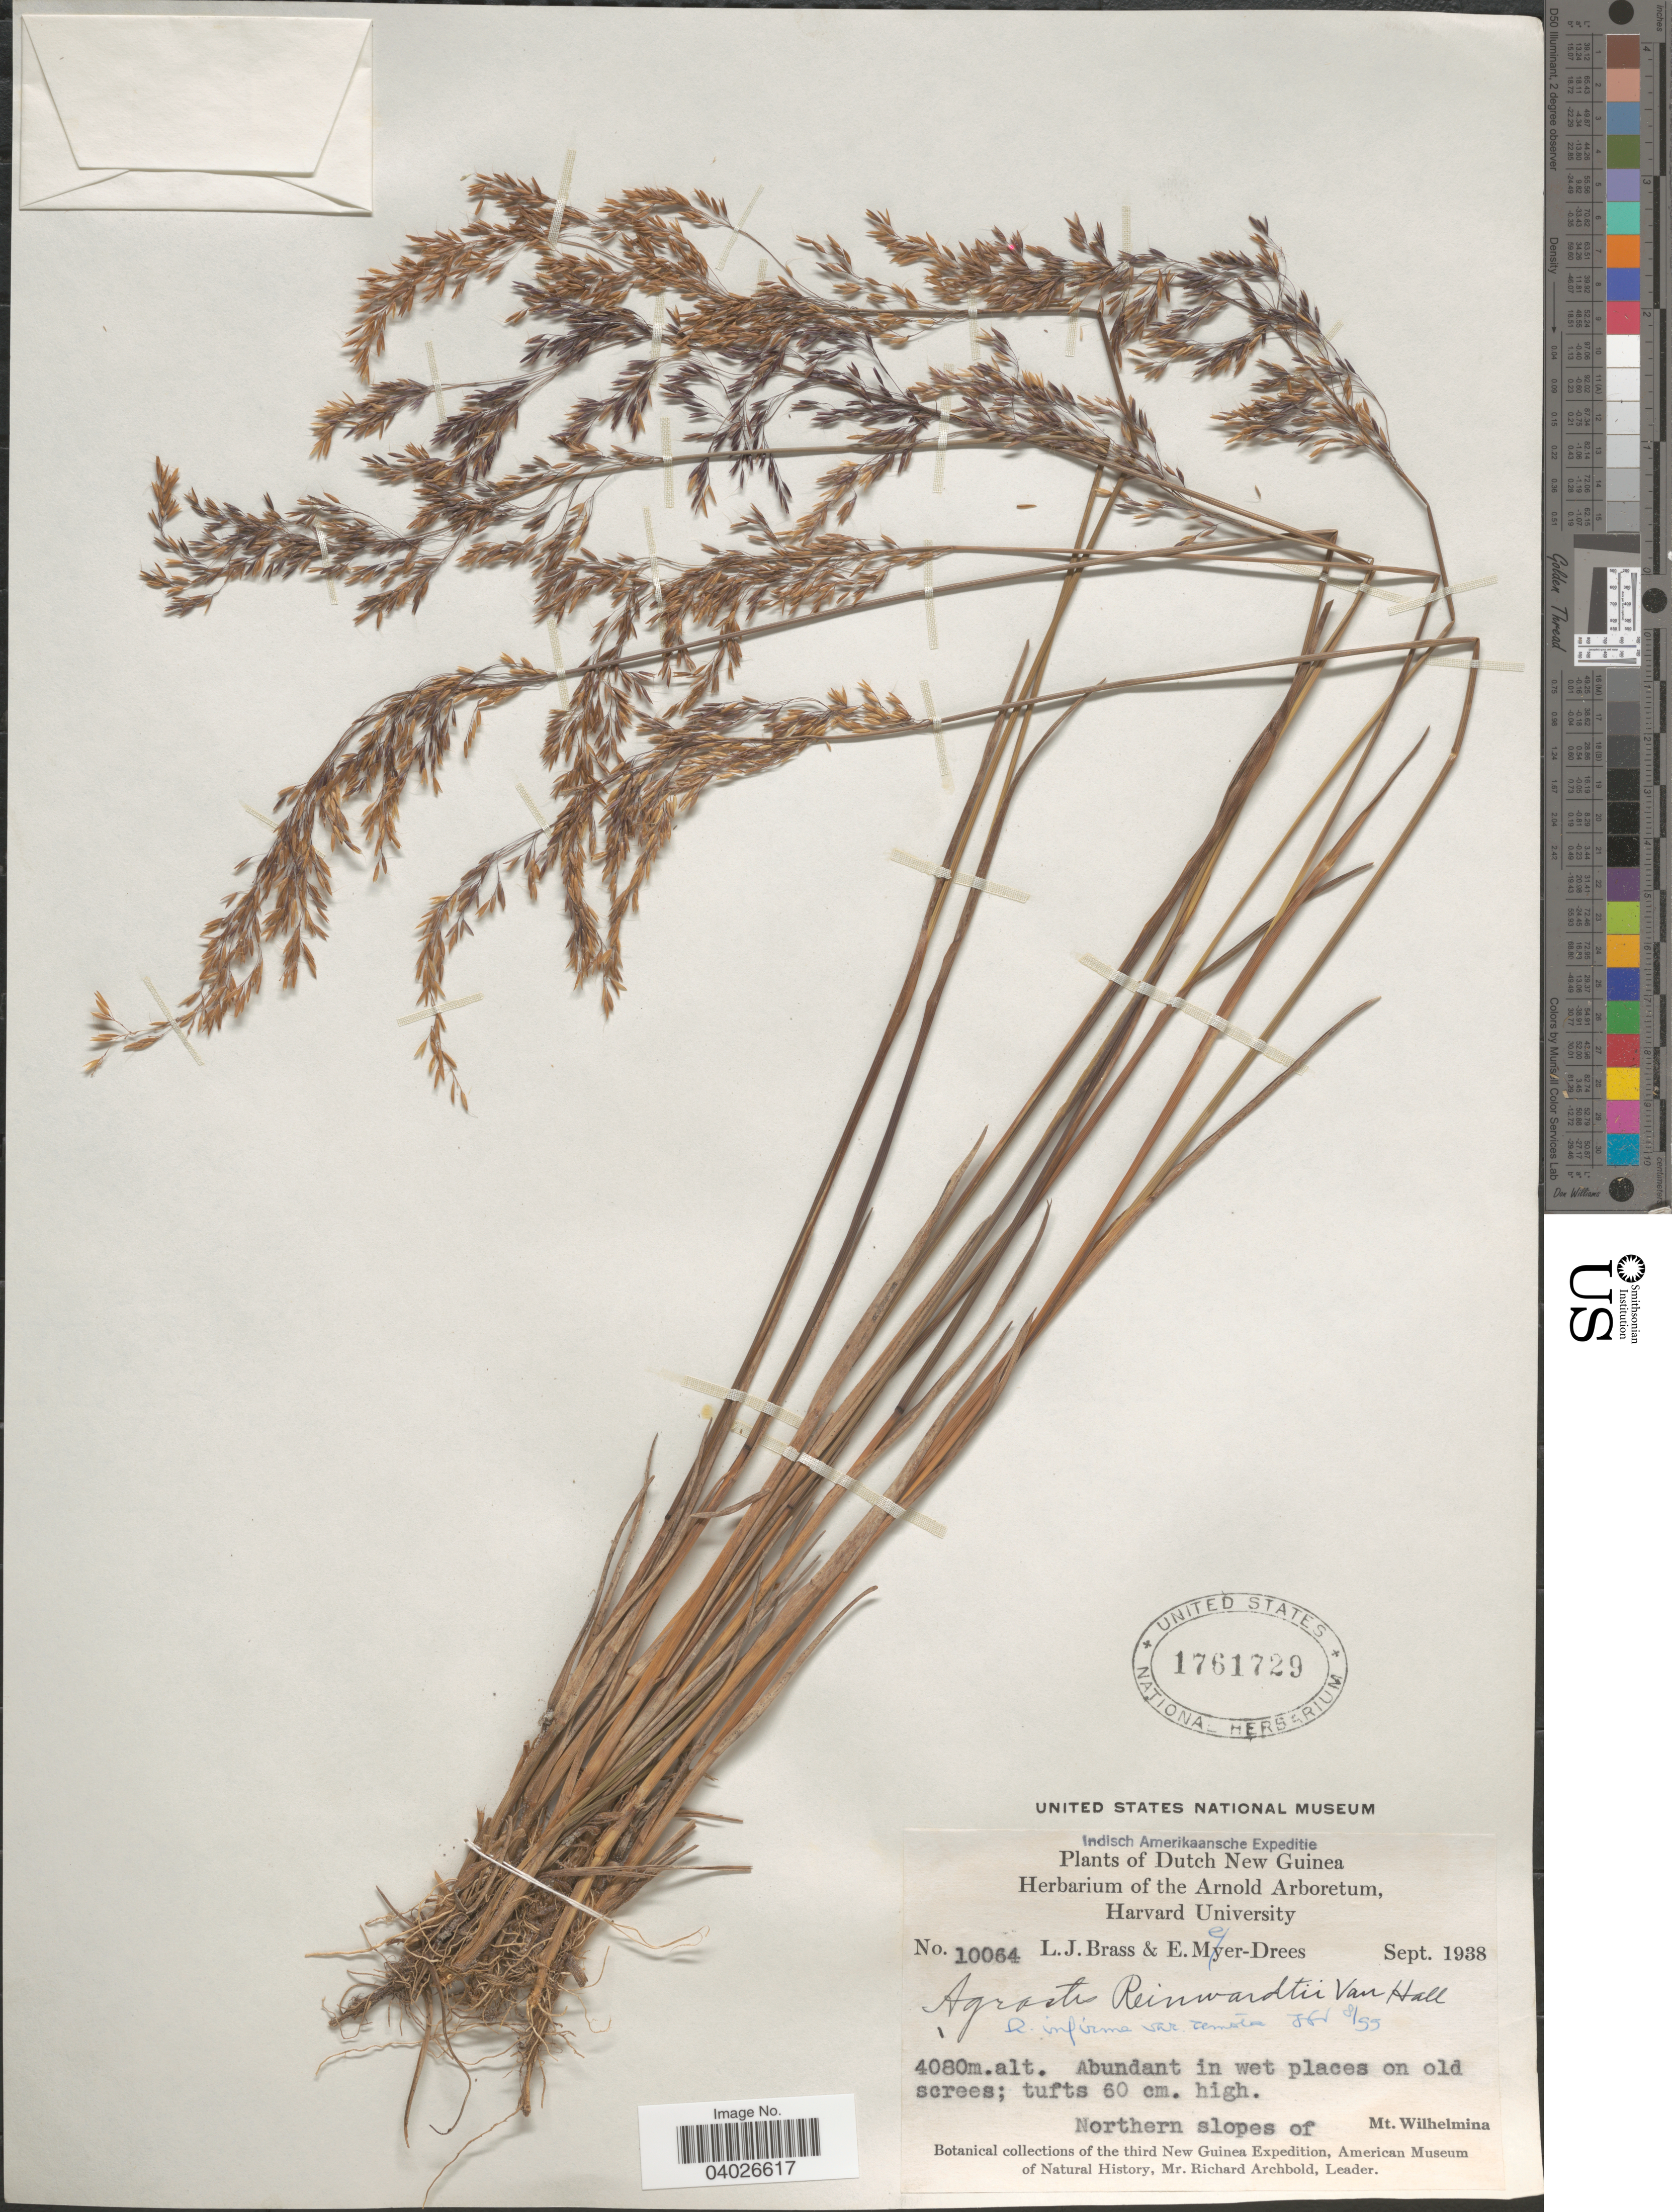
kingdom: Plantae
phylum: Tracheophyta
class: Liliopsida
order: Poales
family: Poaceae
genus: Agrostis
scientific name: Agrostis infirma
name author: Büse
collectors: L. J. Brass & E. Meijer-Drees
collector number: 10064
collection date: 1938-09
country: Indonesia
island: New Guinea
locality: Dutch New Guinea. Northern slopes of Mt. Wilhelmina.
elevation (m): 4080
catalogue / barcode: US 1761729